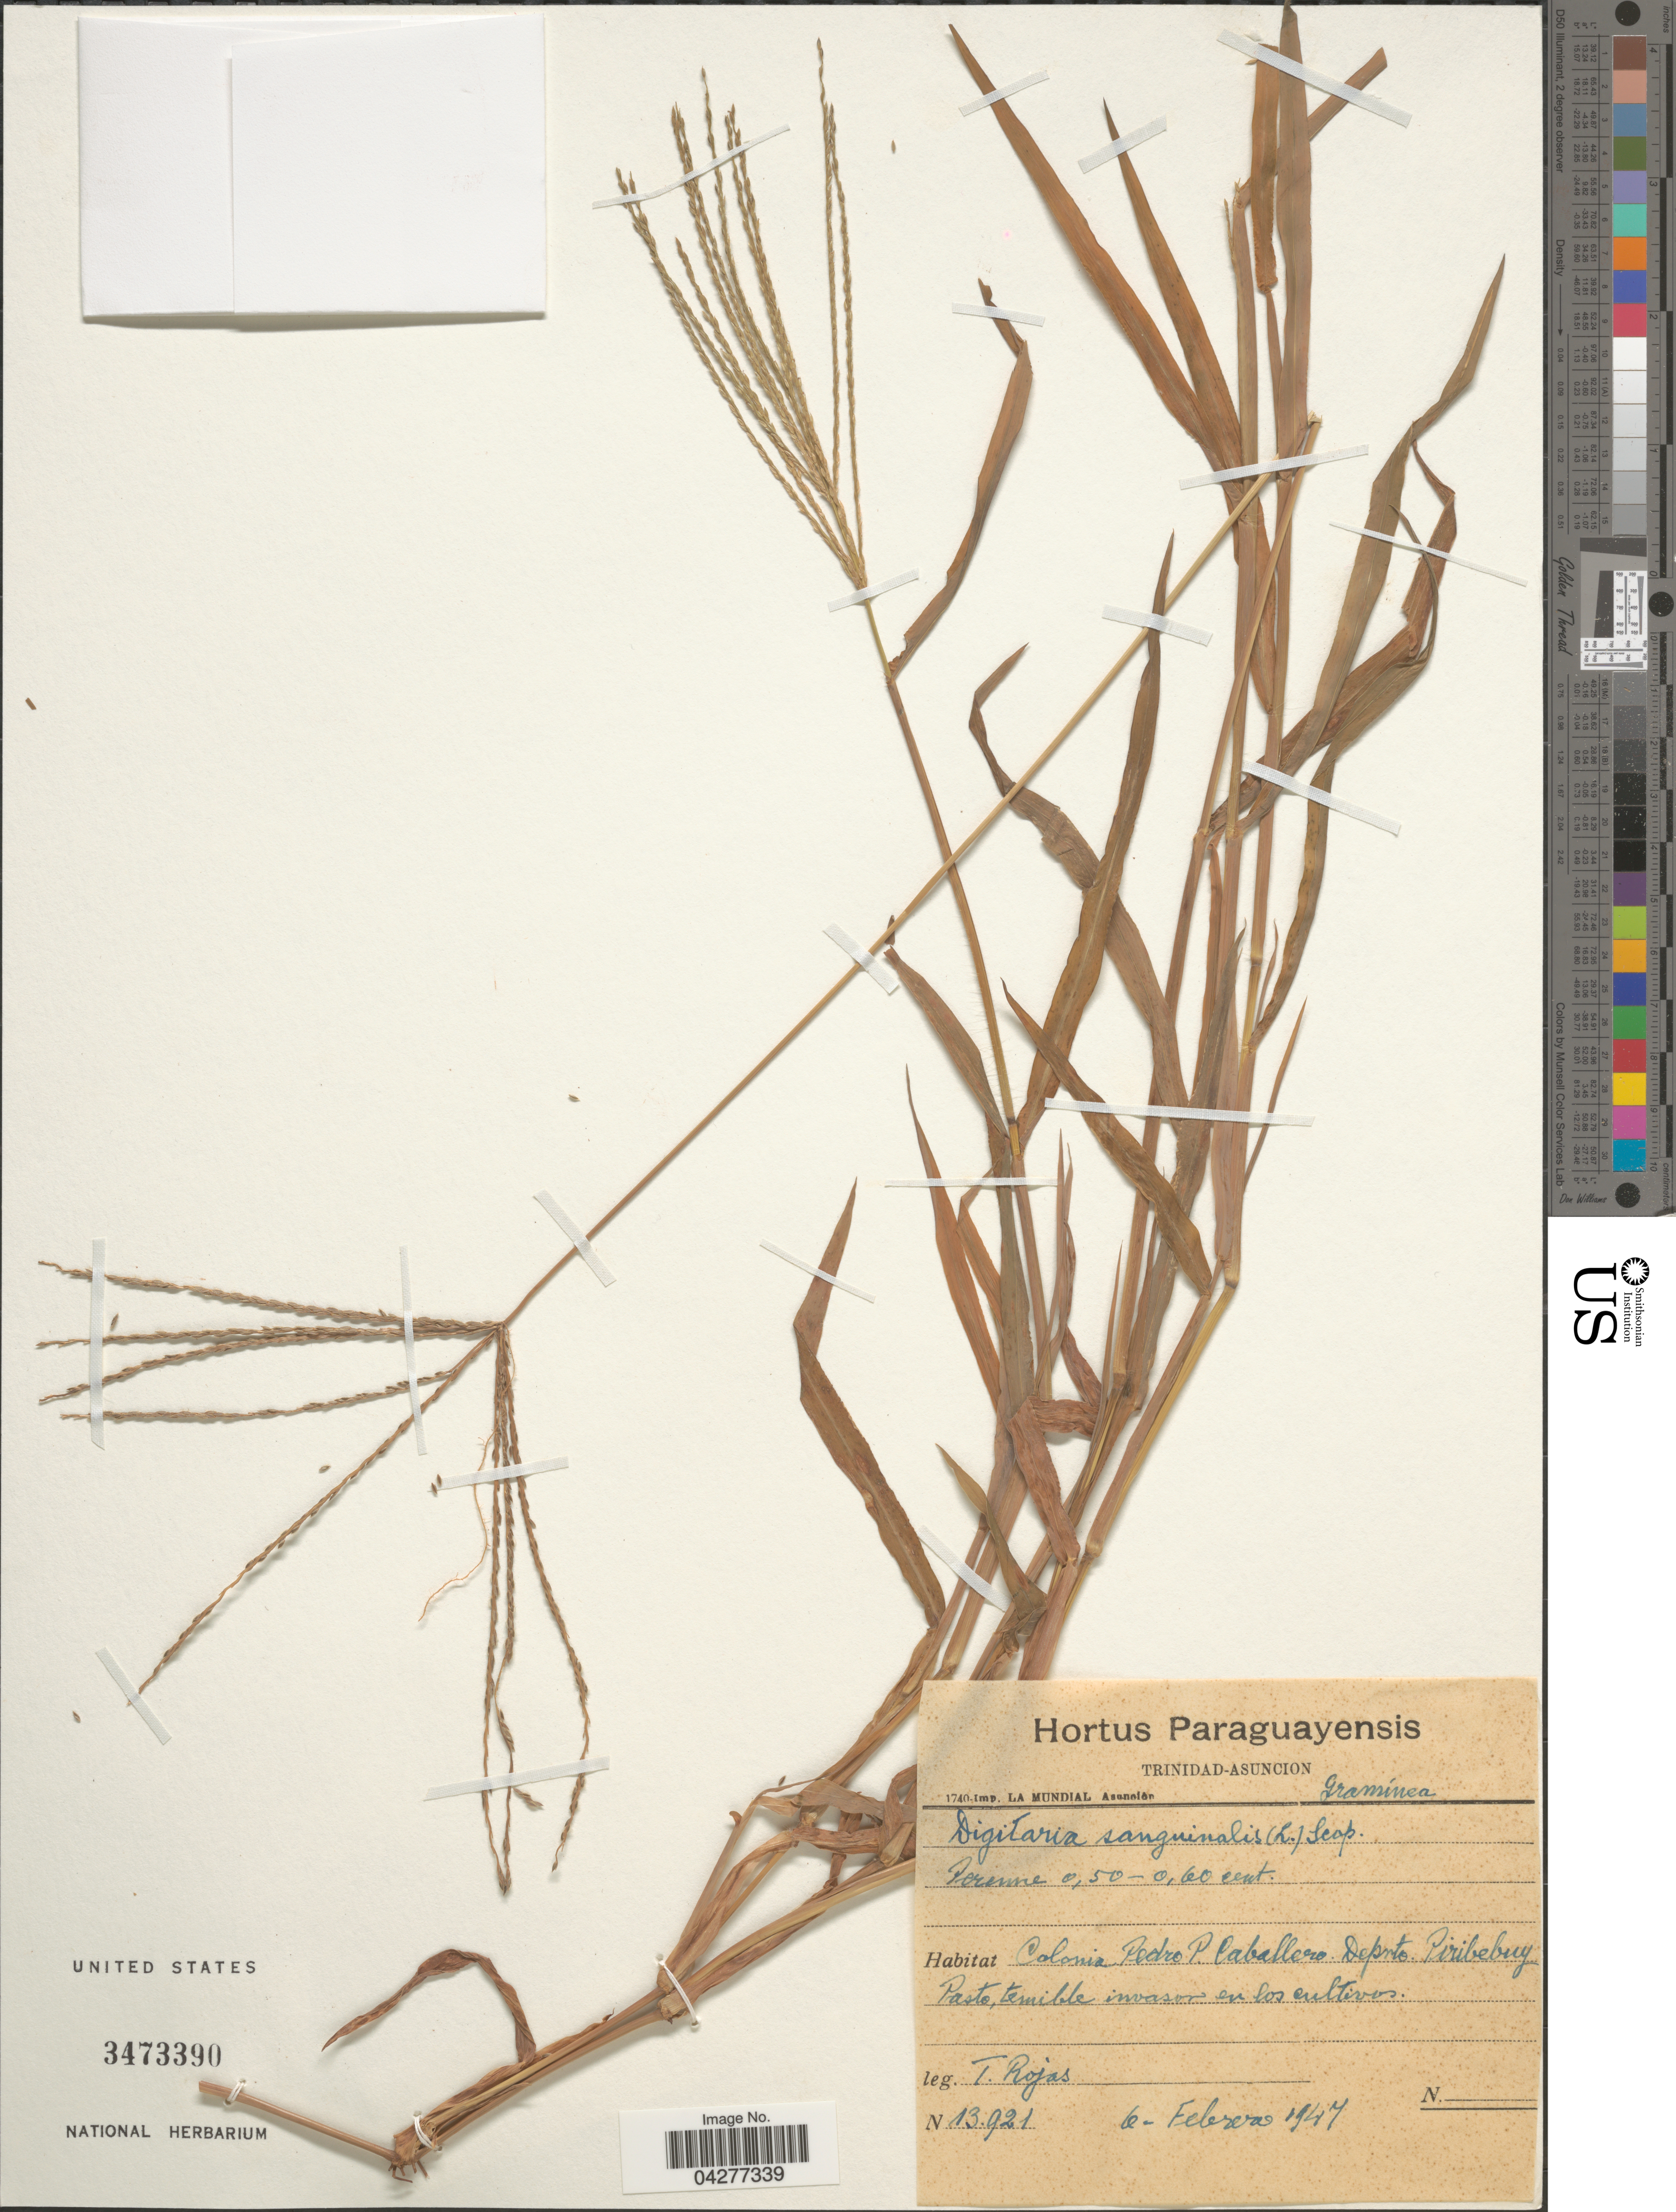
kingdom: Plantae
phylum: Tracheophyta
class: Liliopsida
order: Poales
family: Poaceae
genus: Digitaria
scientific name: Digitaria sanguinalis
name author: (L.) Scop.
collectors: T. Rojas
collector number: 13921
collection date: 1947-02-06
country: Paraguay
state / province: Asuncion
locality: Colonia Pedro P. Caballero. Deprto. Piribebuy Pasto, temible invasor en los cultivos.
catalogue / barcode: US 3473390